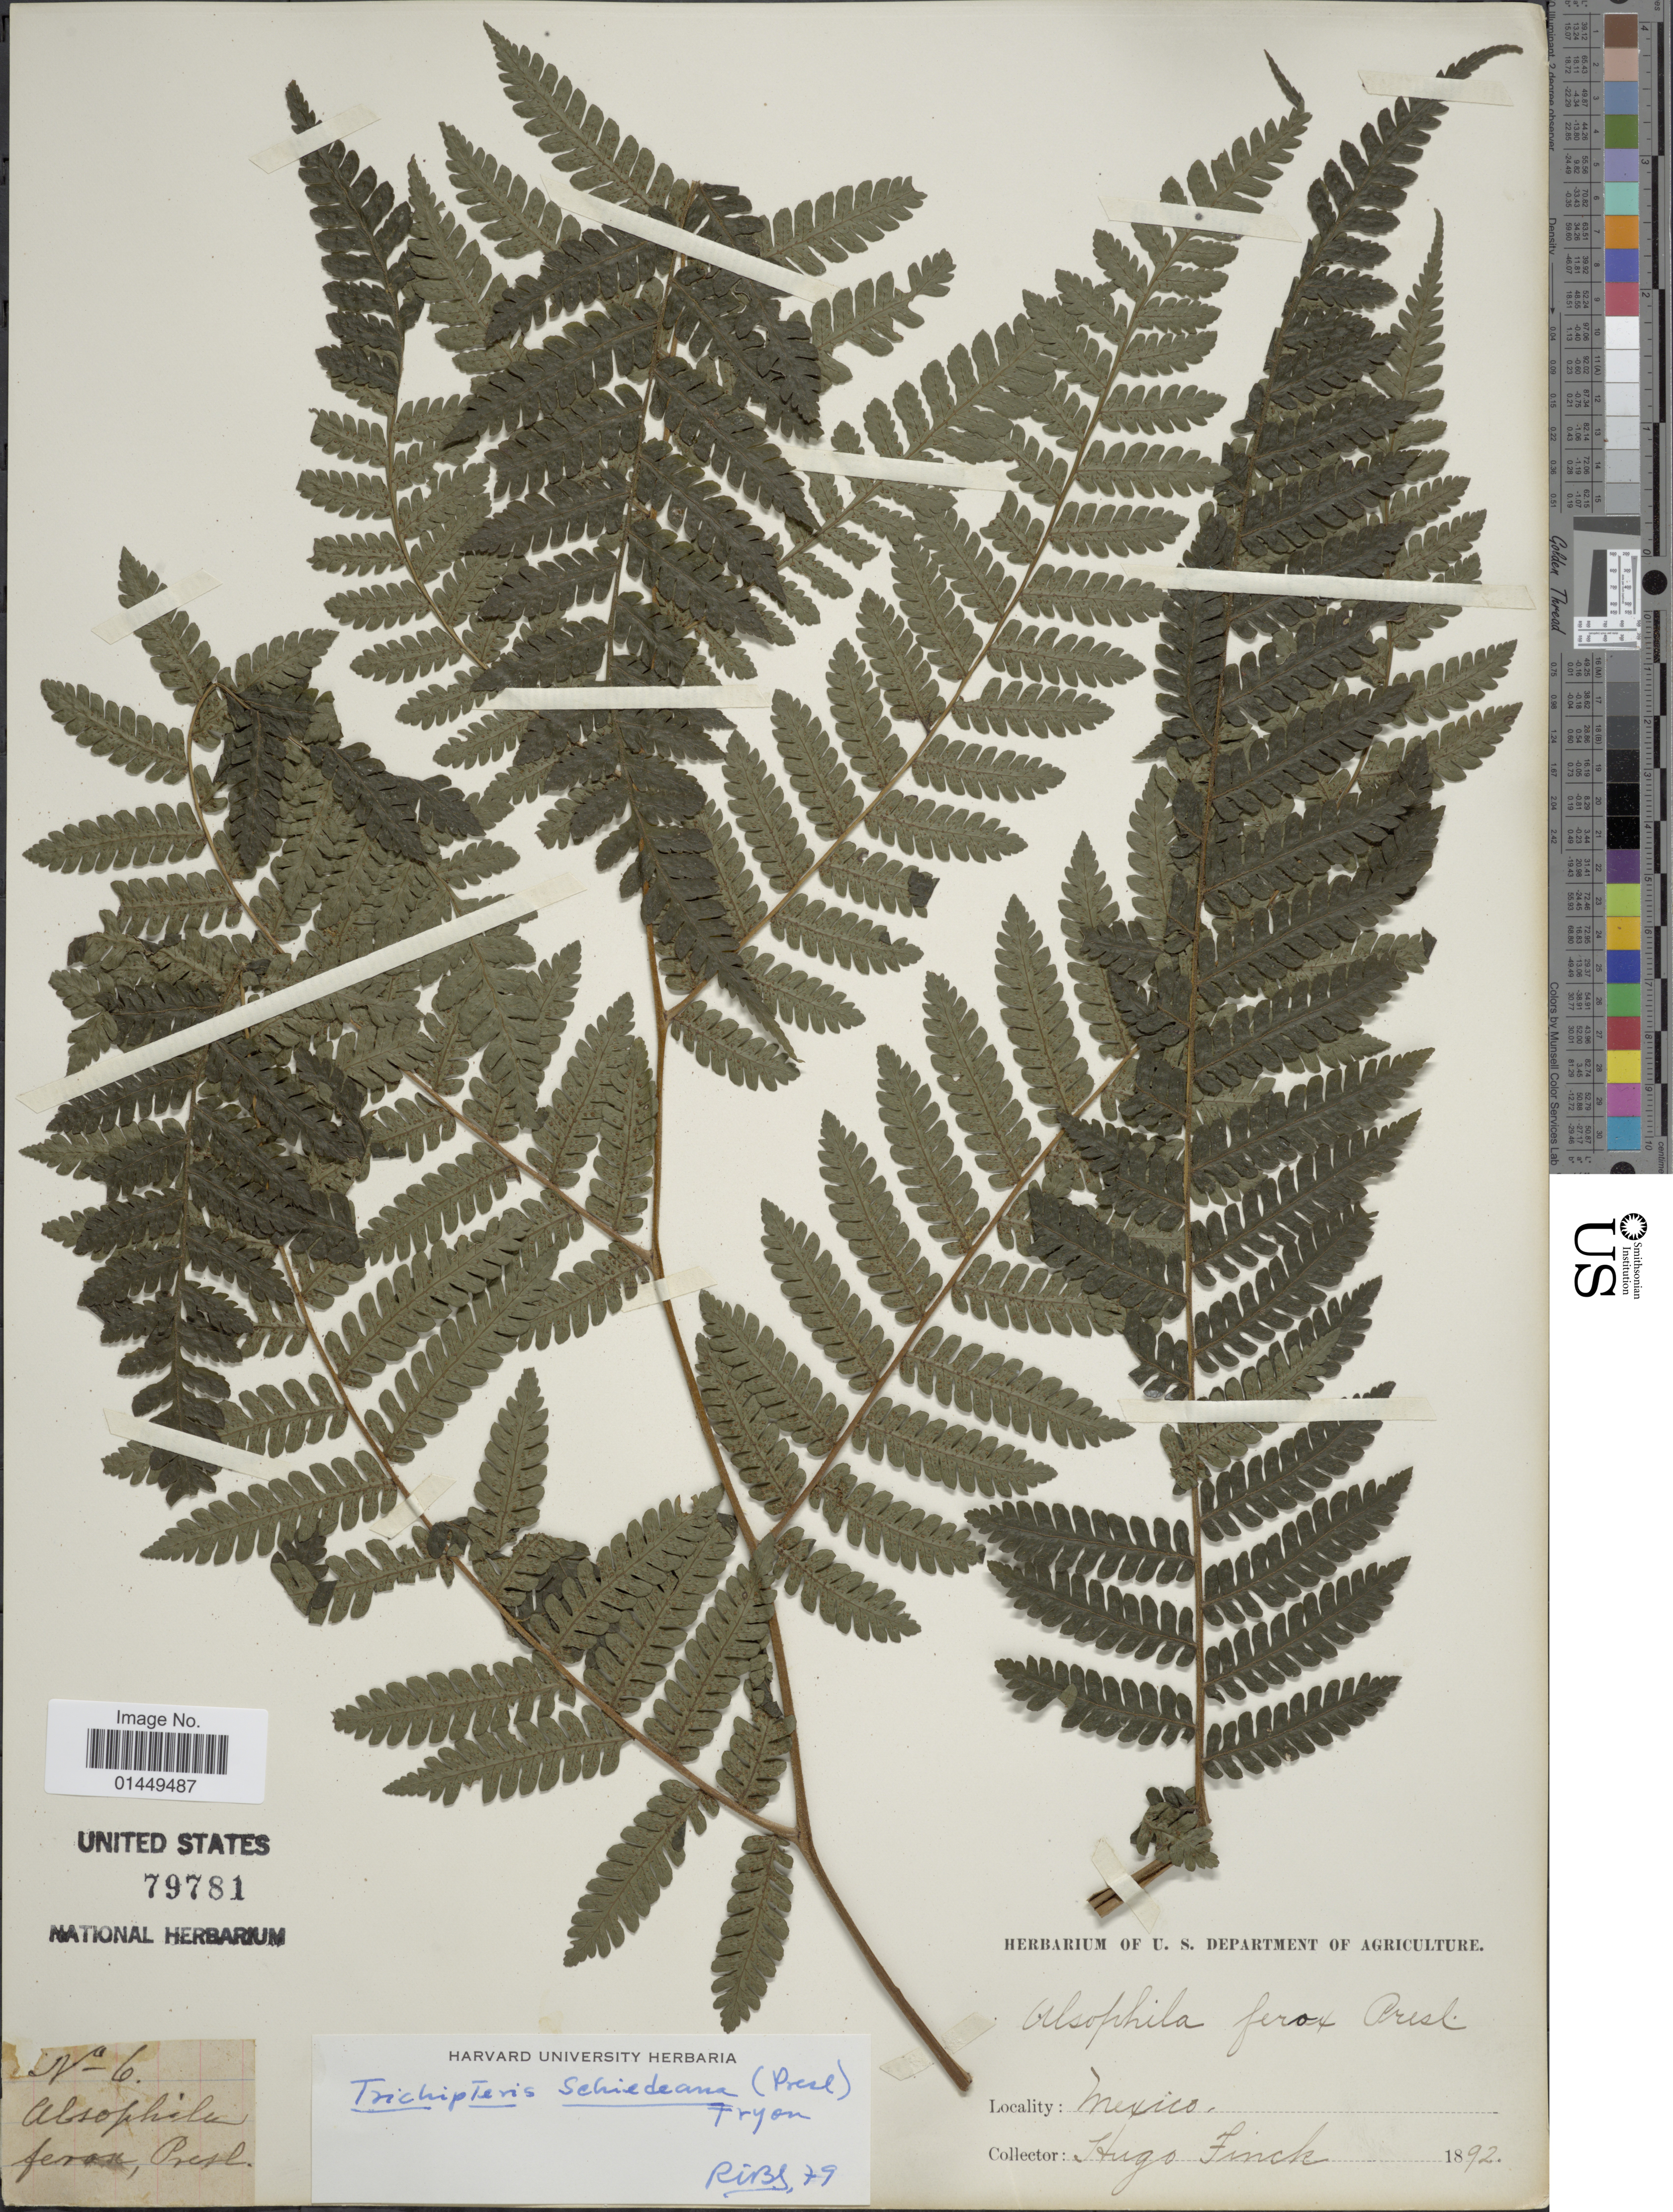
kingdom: Plantae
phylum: Tracheophyta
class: Polypodiopsida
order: Cyatheales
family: Cyatheaceae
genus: Cyathea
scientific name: Cyathea schiedeana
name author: (C. Presl) Domin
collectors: H. Finck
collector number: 6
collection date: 1892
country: Mexico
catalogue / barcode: US 79781